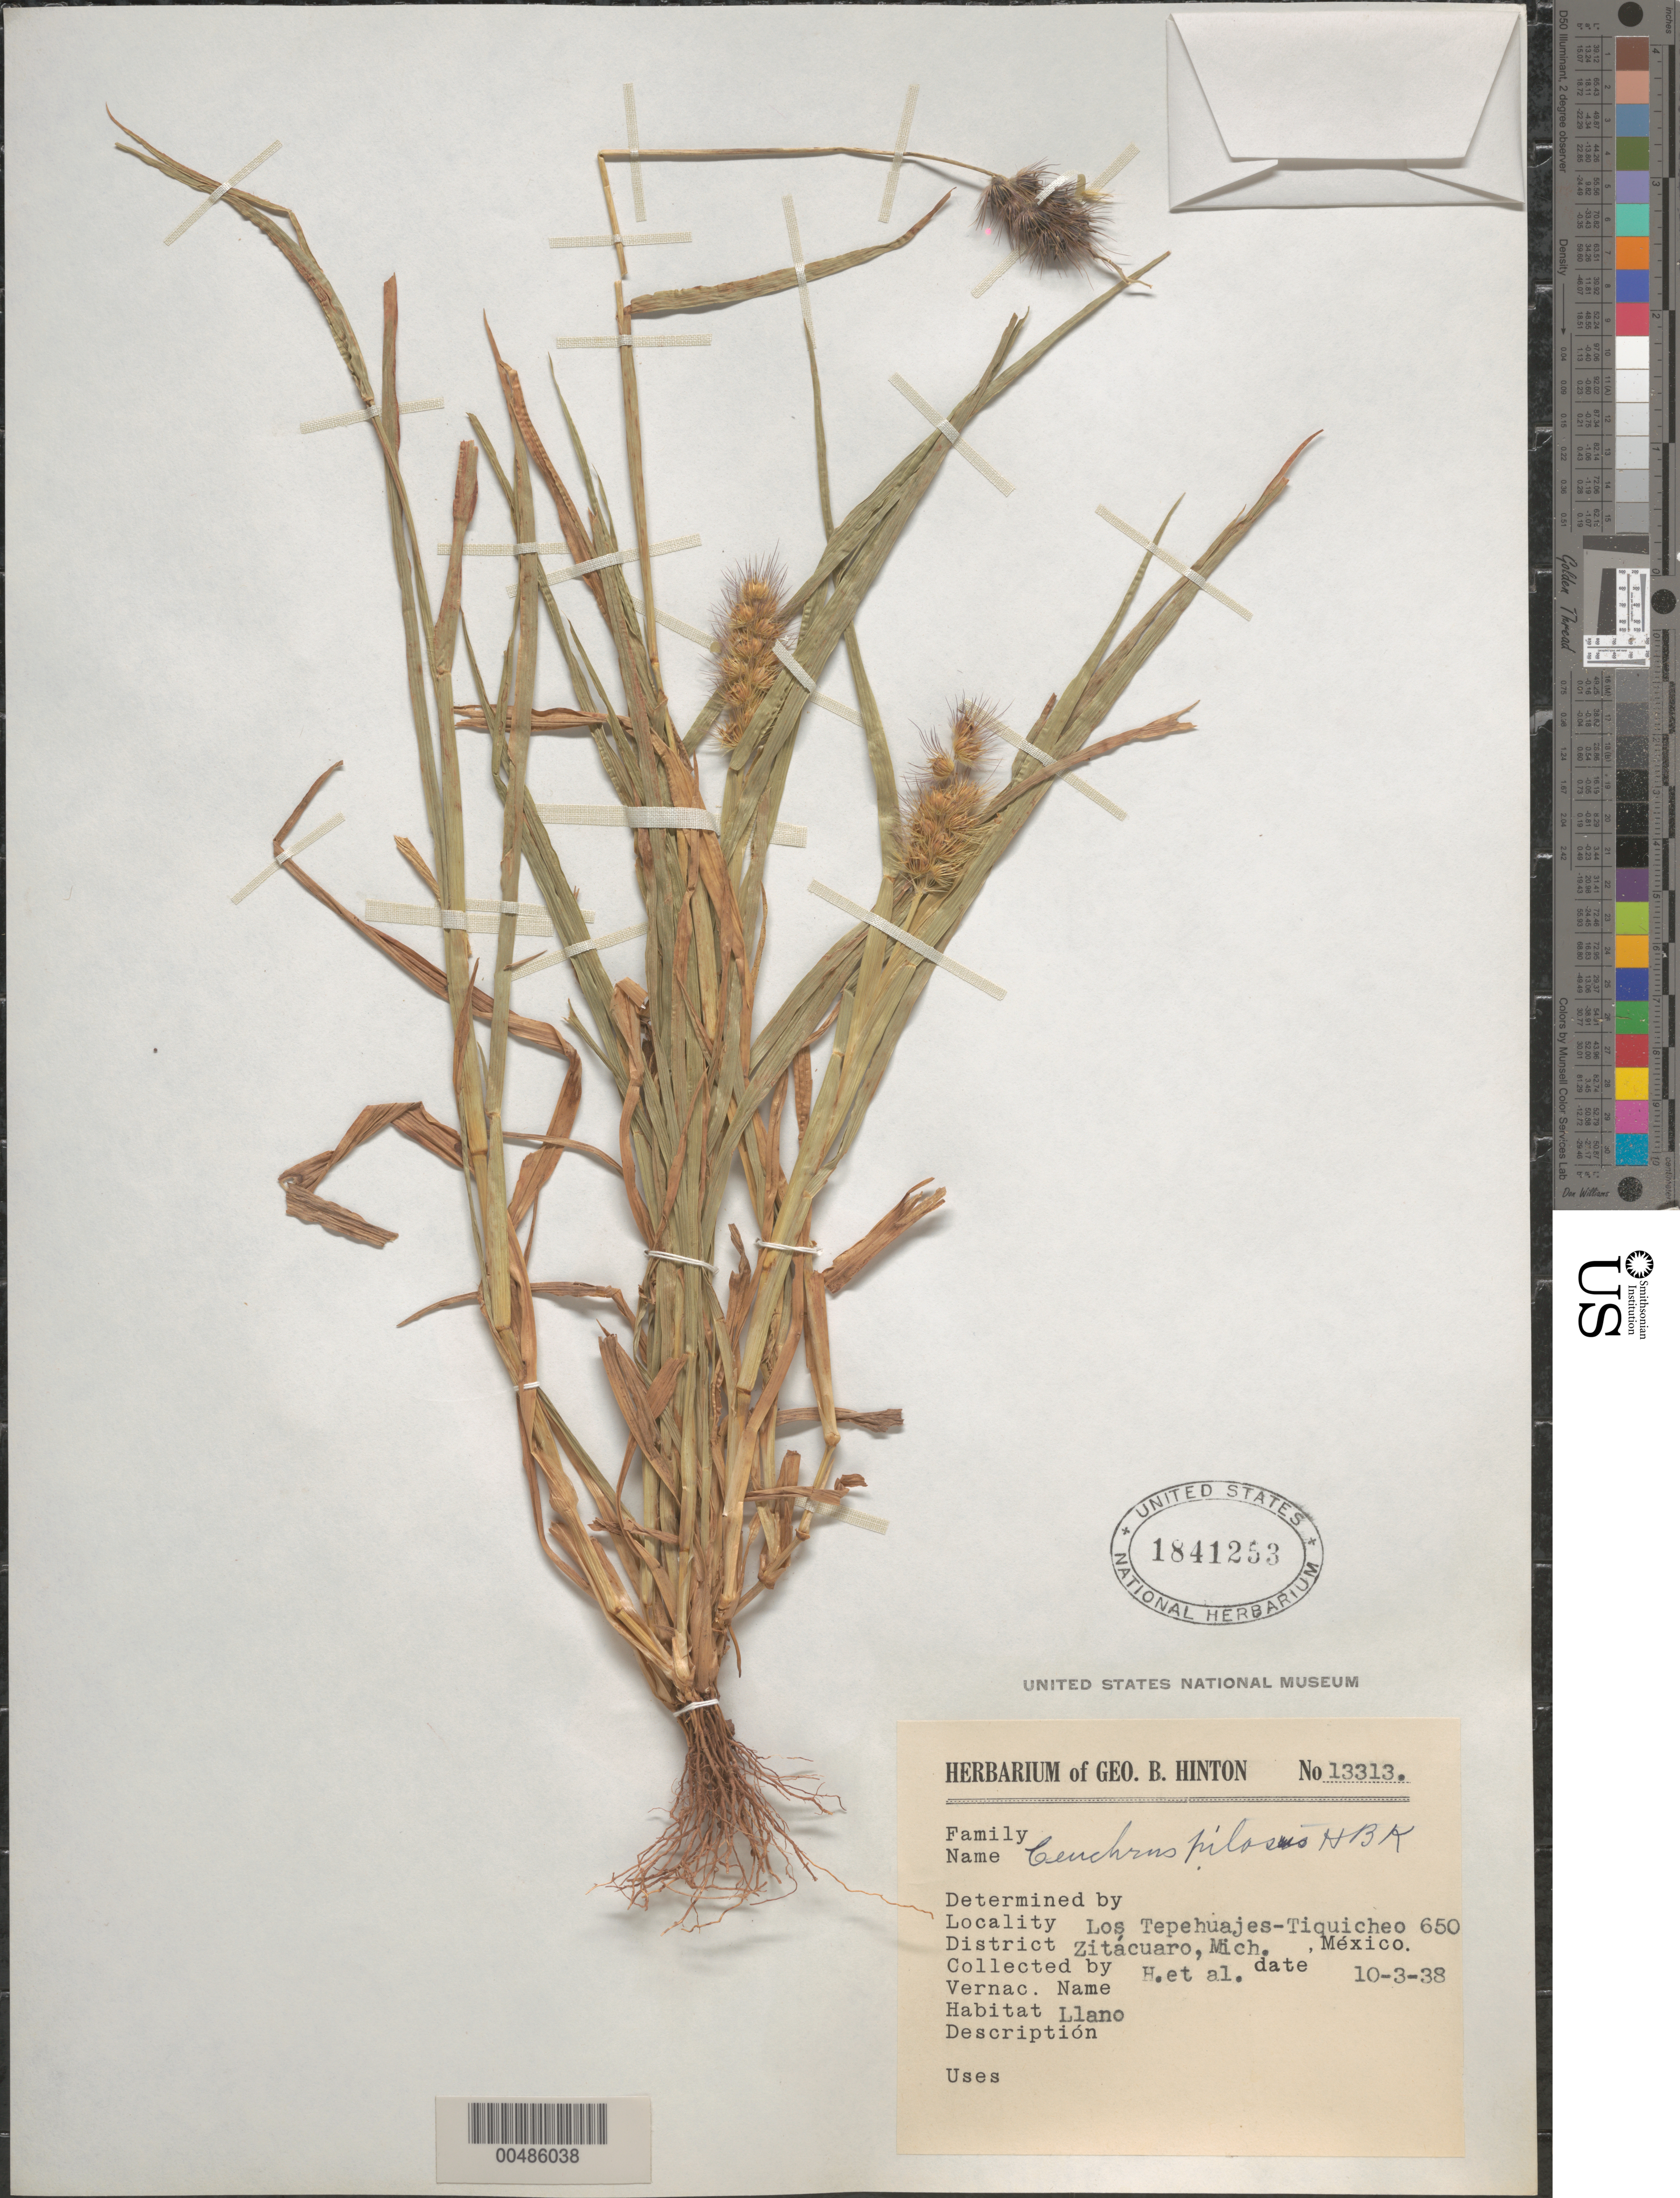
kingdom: Plantae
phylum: Tracheophyta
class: Liliopsida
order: Poales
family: Poaceae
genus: Cenchrus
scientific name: Cenchrus pilosus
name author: Kunth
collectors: G. B. Hinton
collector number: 13313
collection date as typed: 3 Oct 1938 or 10 Mar 1938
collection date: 1938-03-10 or 1938-10-03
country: Mexico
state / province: Michoacán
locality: Zitacuaro Dist., Los Tepehuajes-Tiquicheo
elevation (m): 650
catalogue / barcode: US 1841253